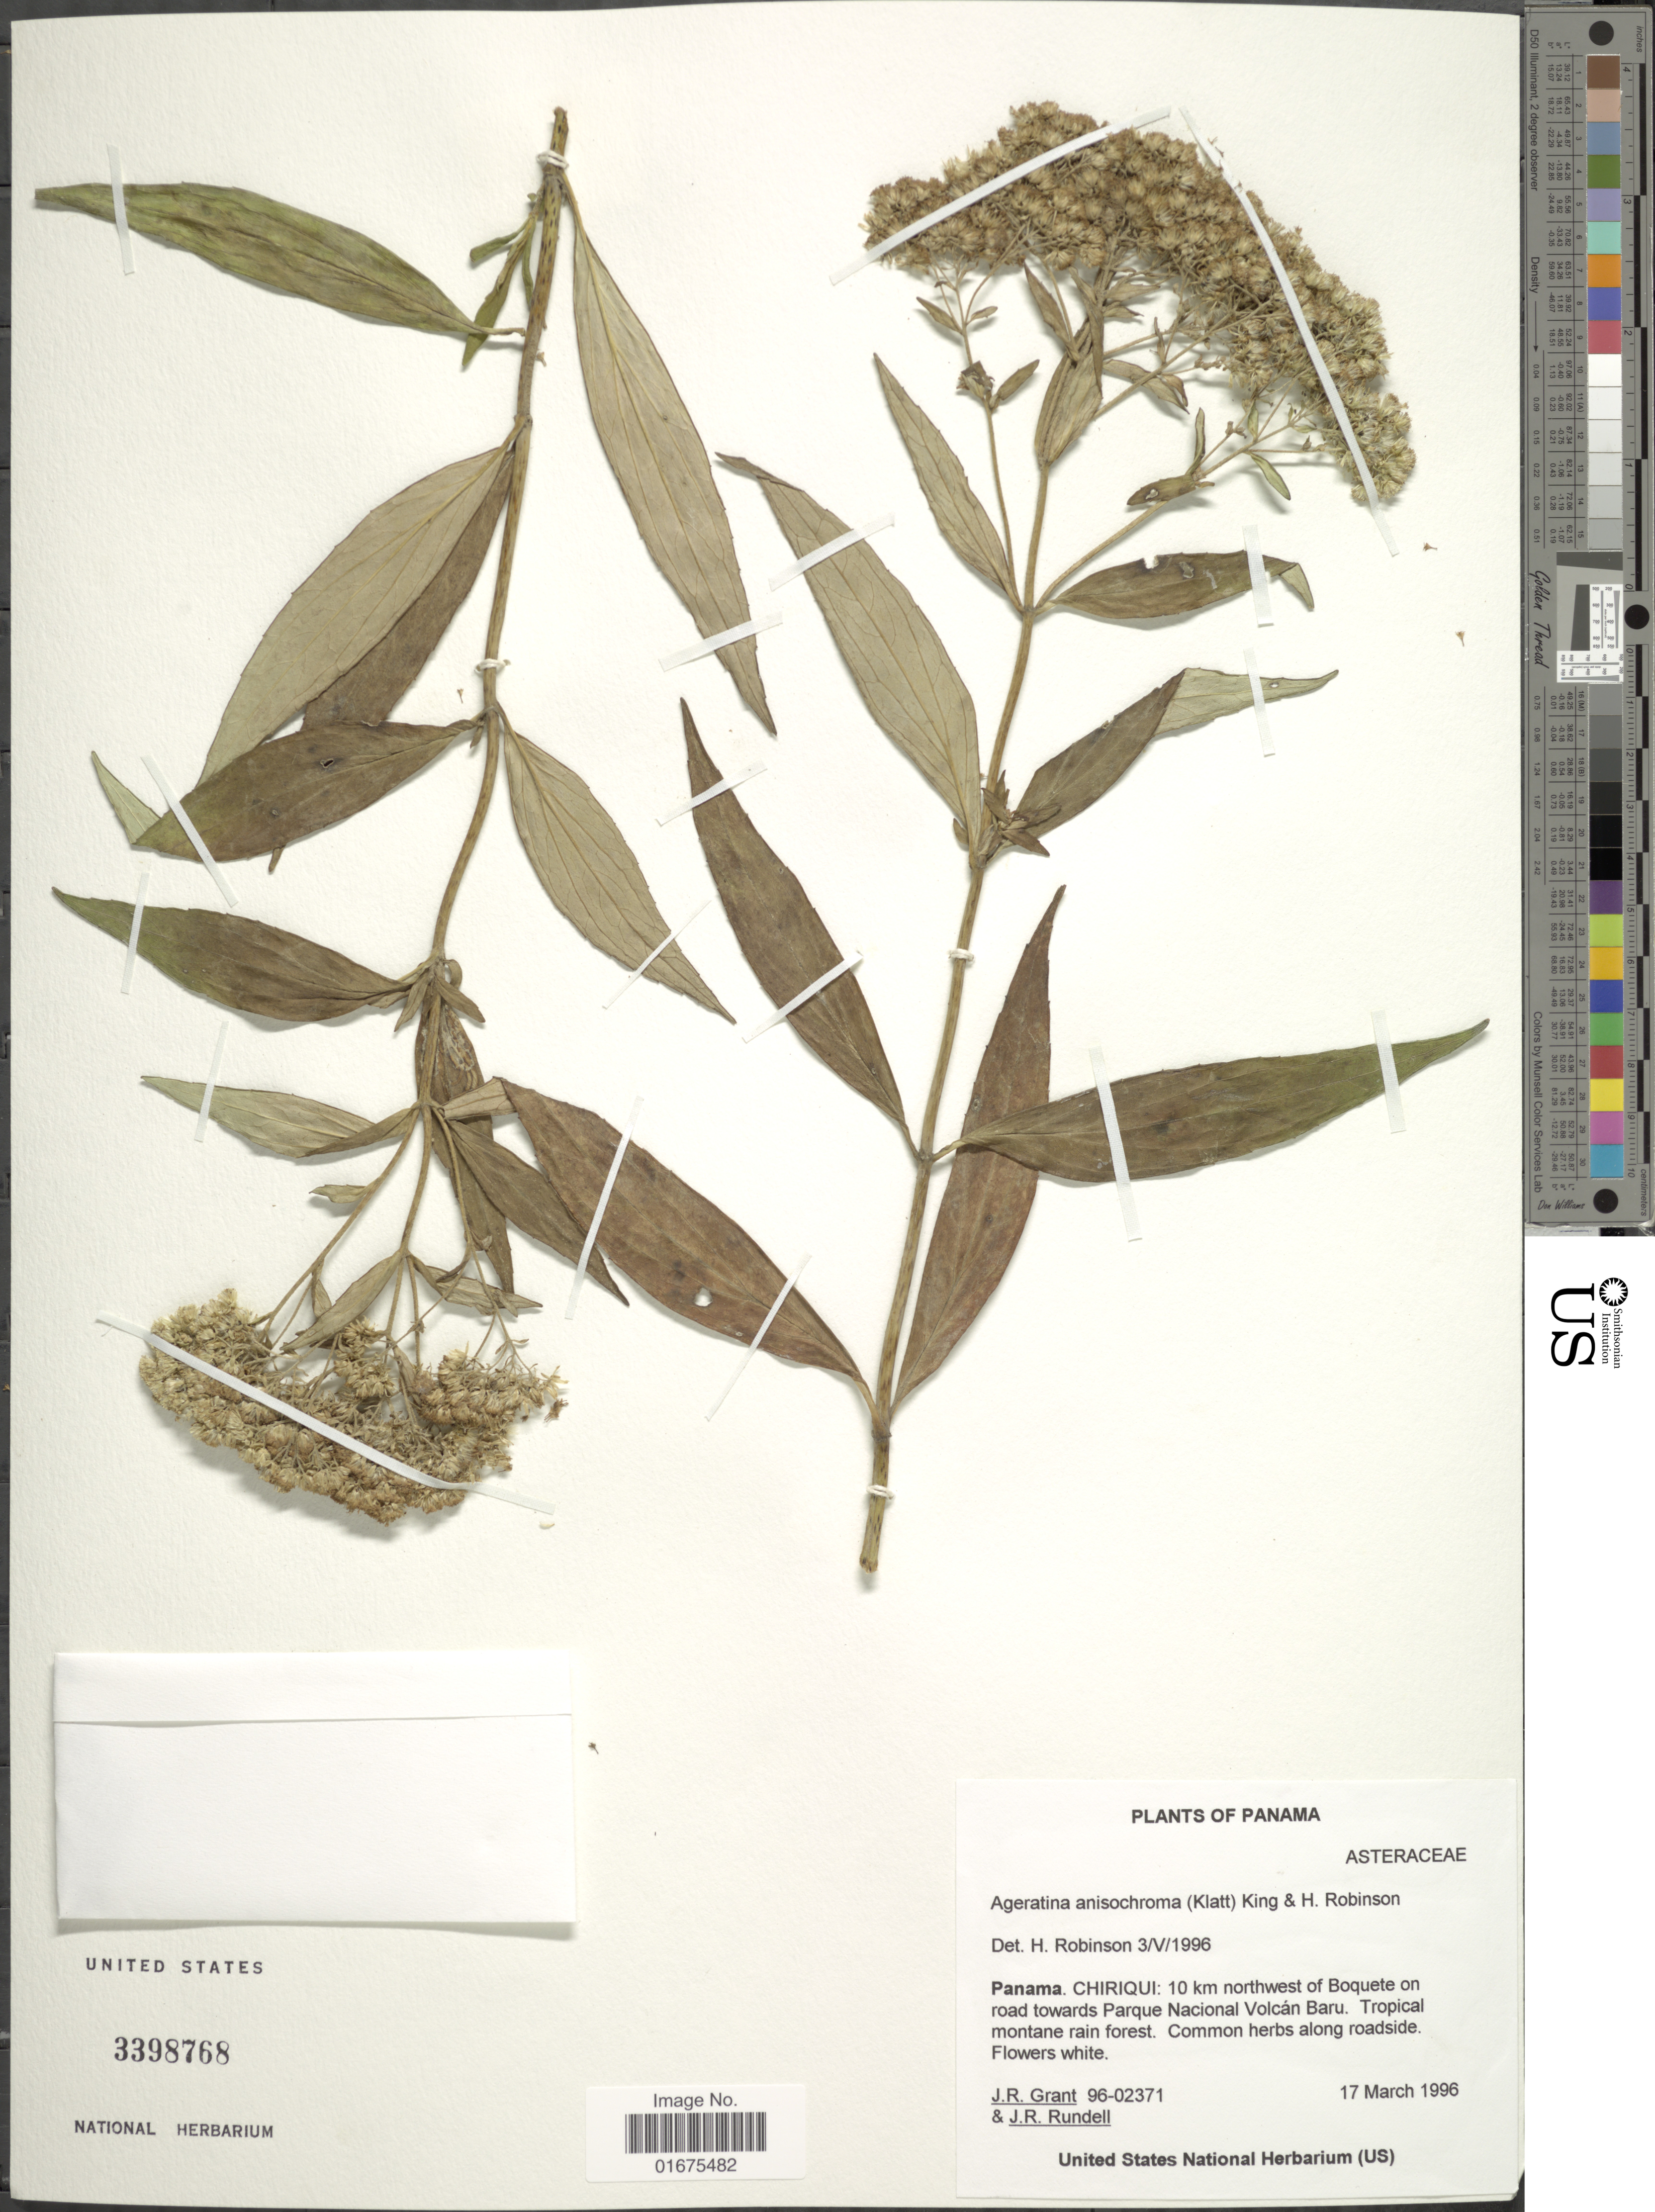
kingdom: Plantae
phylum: Tracheophyta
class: Magnoliopsida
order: Asterales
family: Asteraceae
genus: Ageratina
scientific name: Ageratina anisochroma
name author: (Klatt) R.M. King & H. Rob.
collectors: J. Grant & J. R. Rundell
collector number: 96-02371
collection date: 1996-03-17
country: Panama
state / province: Chiriqui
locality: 10 km northwest of Boquete on road towards Parque Nacional Volcan Baru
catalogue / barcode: US 3398768